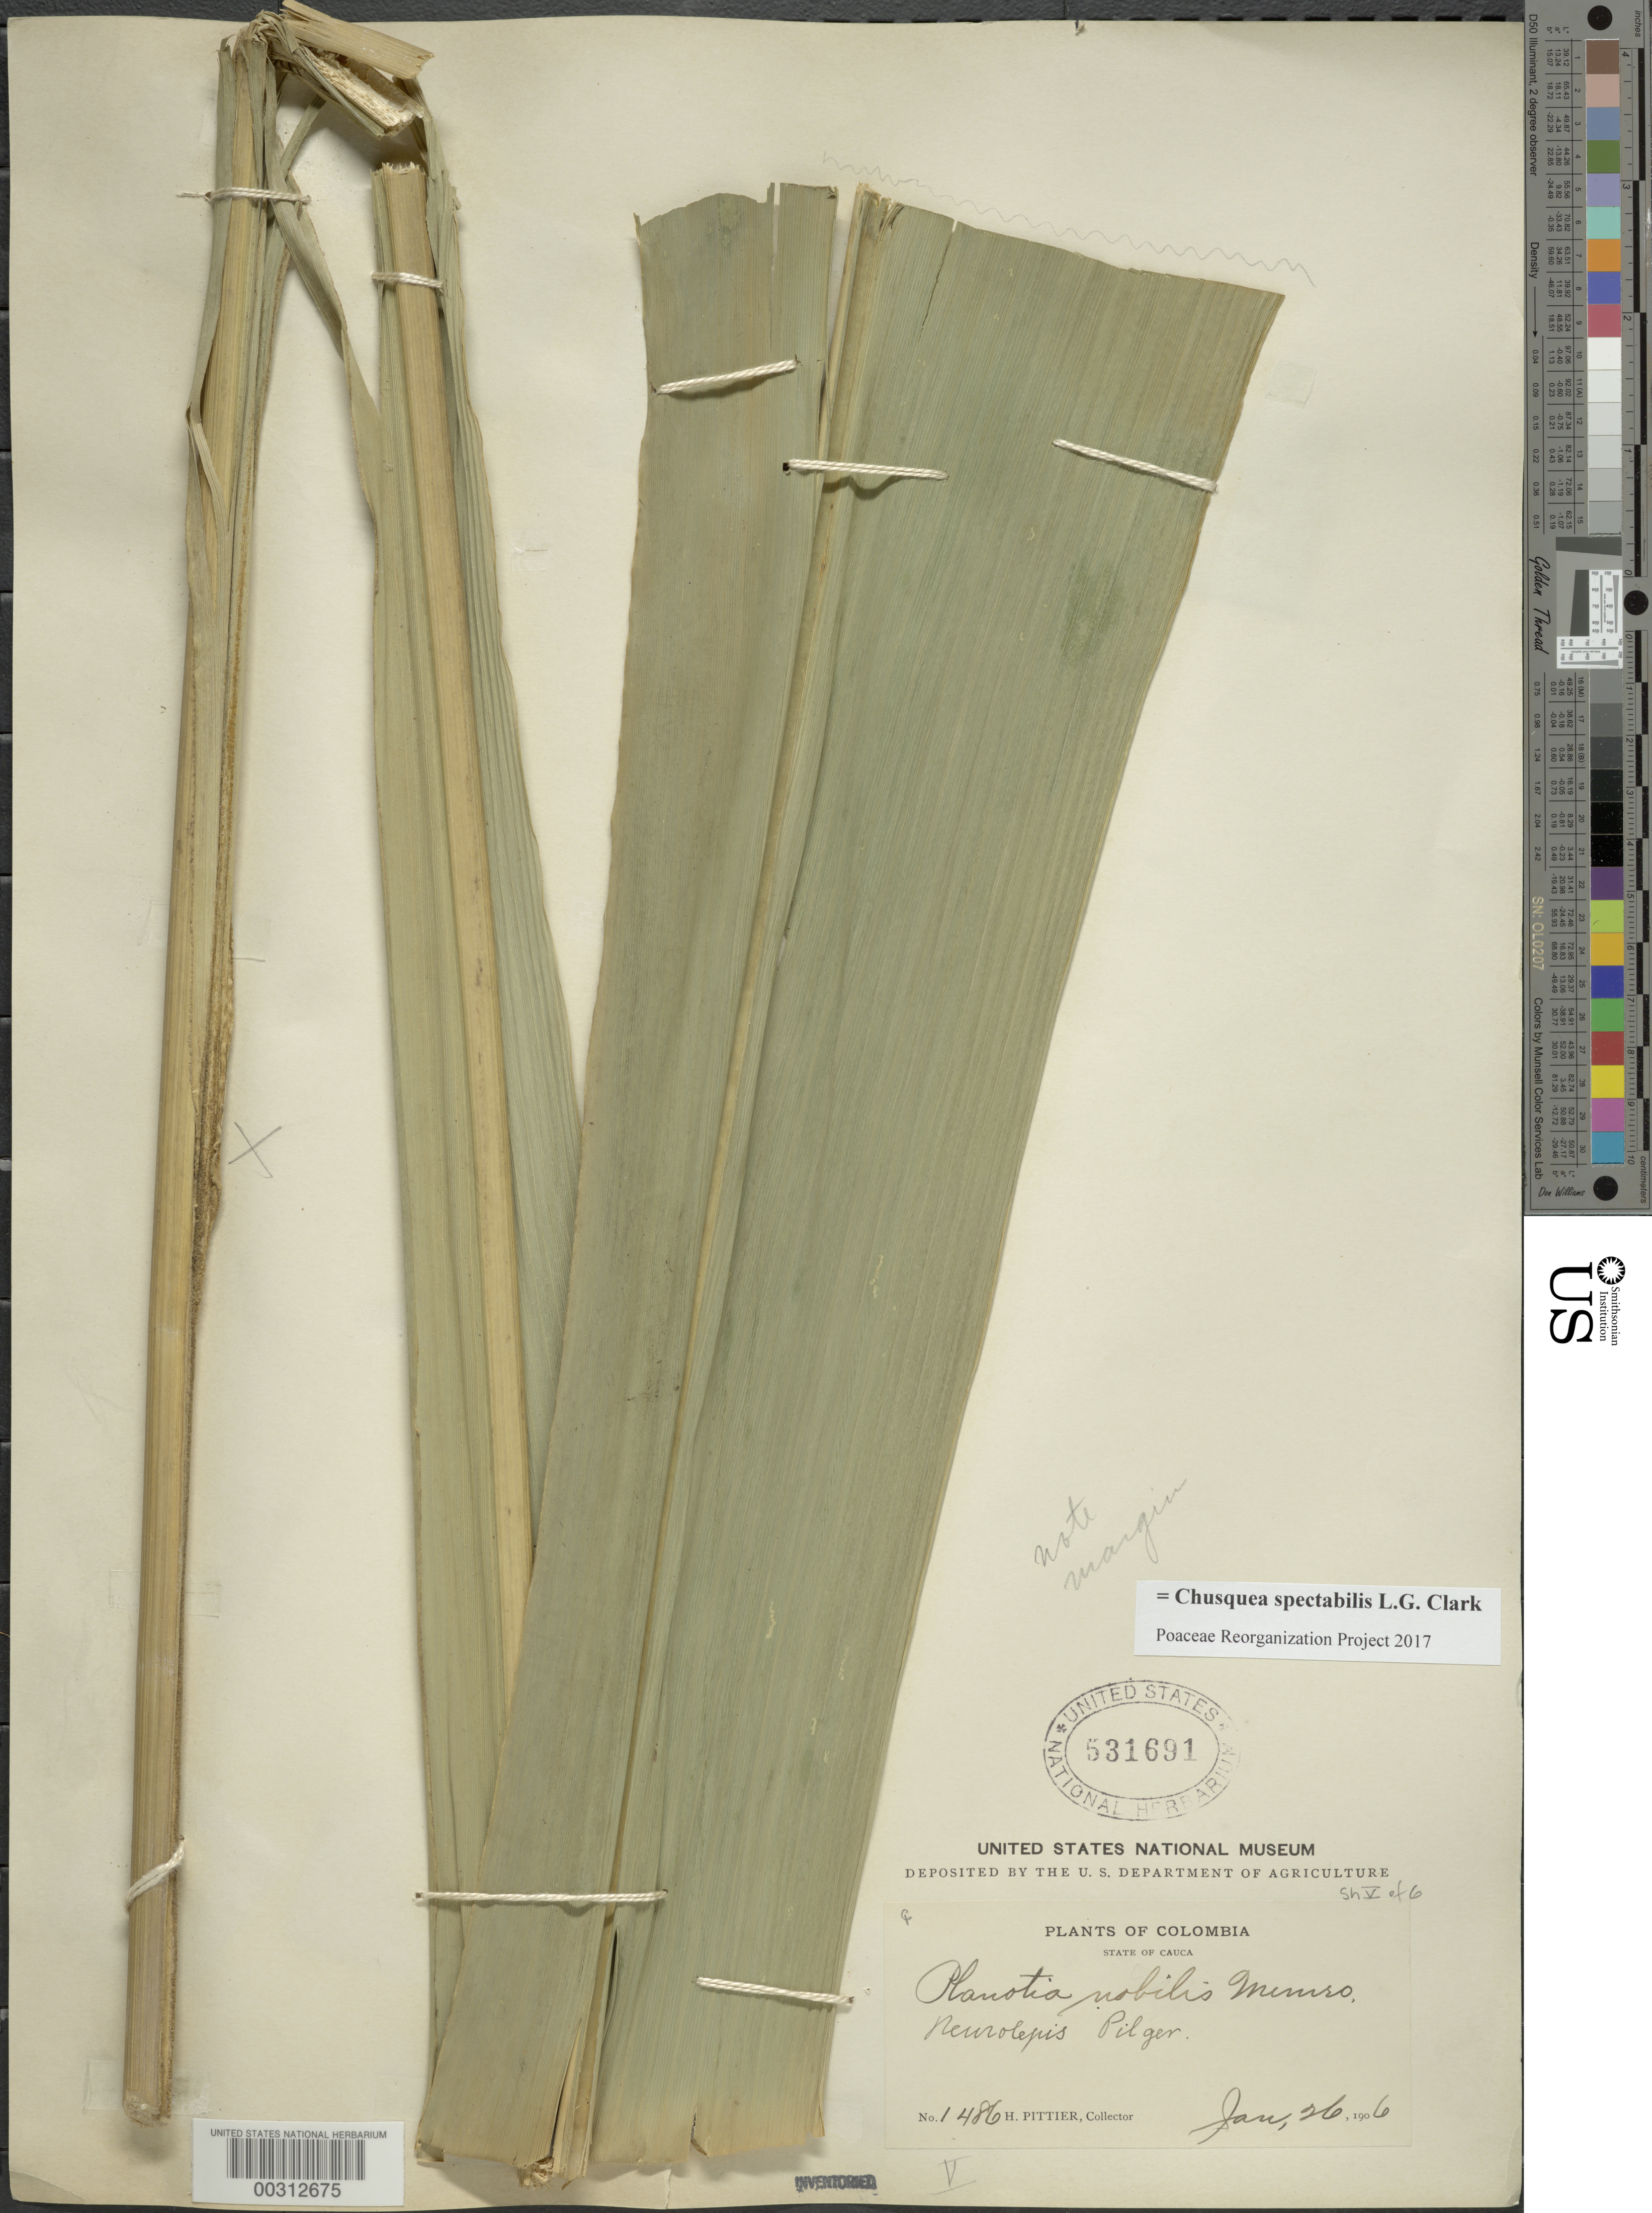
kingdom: Plantae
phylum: Tracheophyta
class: Liliopsida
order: Poales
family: Poaceae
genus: Chusquea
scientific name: Chusquea spectabilis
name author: L.G. Clark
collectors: H. F. Pittier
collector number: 1486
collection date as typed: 26 Jan 1906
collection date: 1906-01-26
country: Colombia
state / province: Cauca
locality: Rio Paez Valley, near R. Flautas. Tierra Adentro.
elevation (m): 1900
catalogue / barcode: US 531691